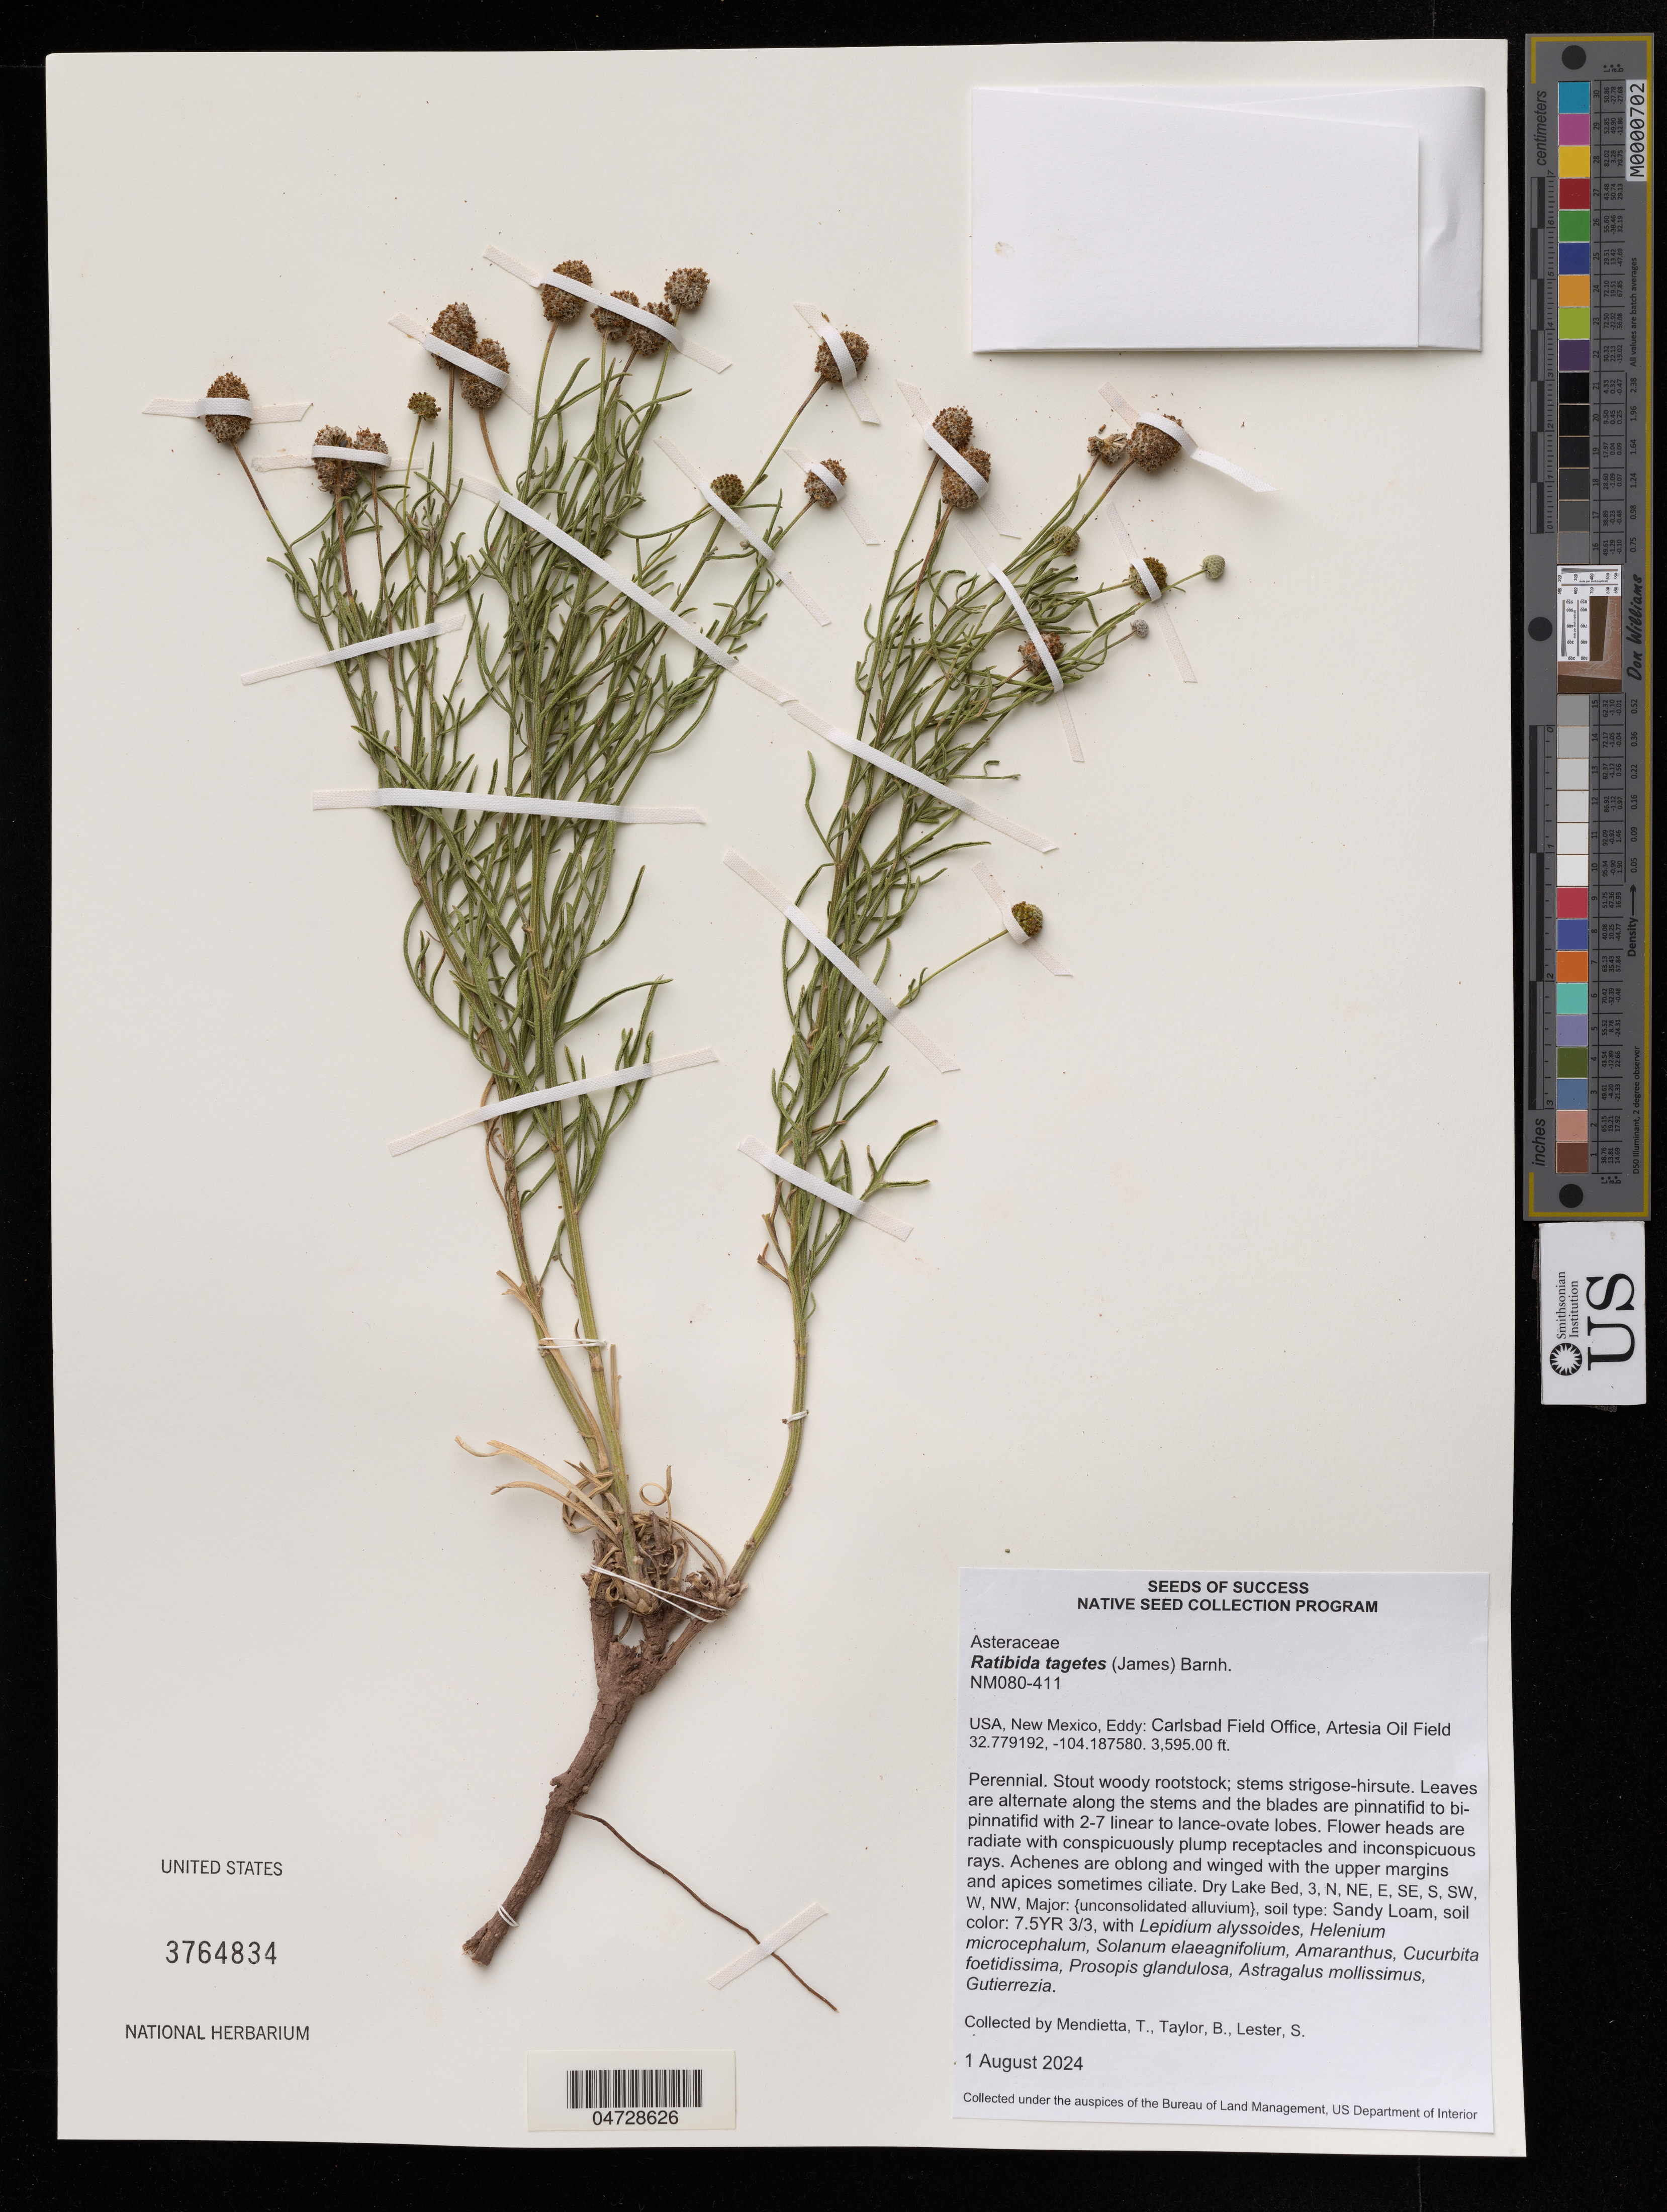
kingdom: Plantae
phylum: Tracheophyta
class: Magnoliopsida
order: Asterales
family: Asteraceae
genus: Ratibida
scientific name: Ratibida tagetes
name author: (James) Barnhart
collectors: T. Mendietta & B. Taylor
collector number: NM080-411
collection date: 2024-08-01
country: United States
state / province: New Mexico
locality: Eddy: Carlsbad Field Office, Artesia Oil Field.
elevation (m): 1096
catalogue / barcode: US 3764834